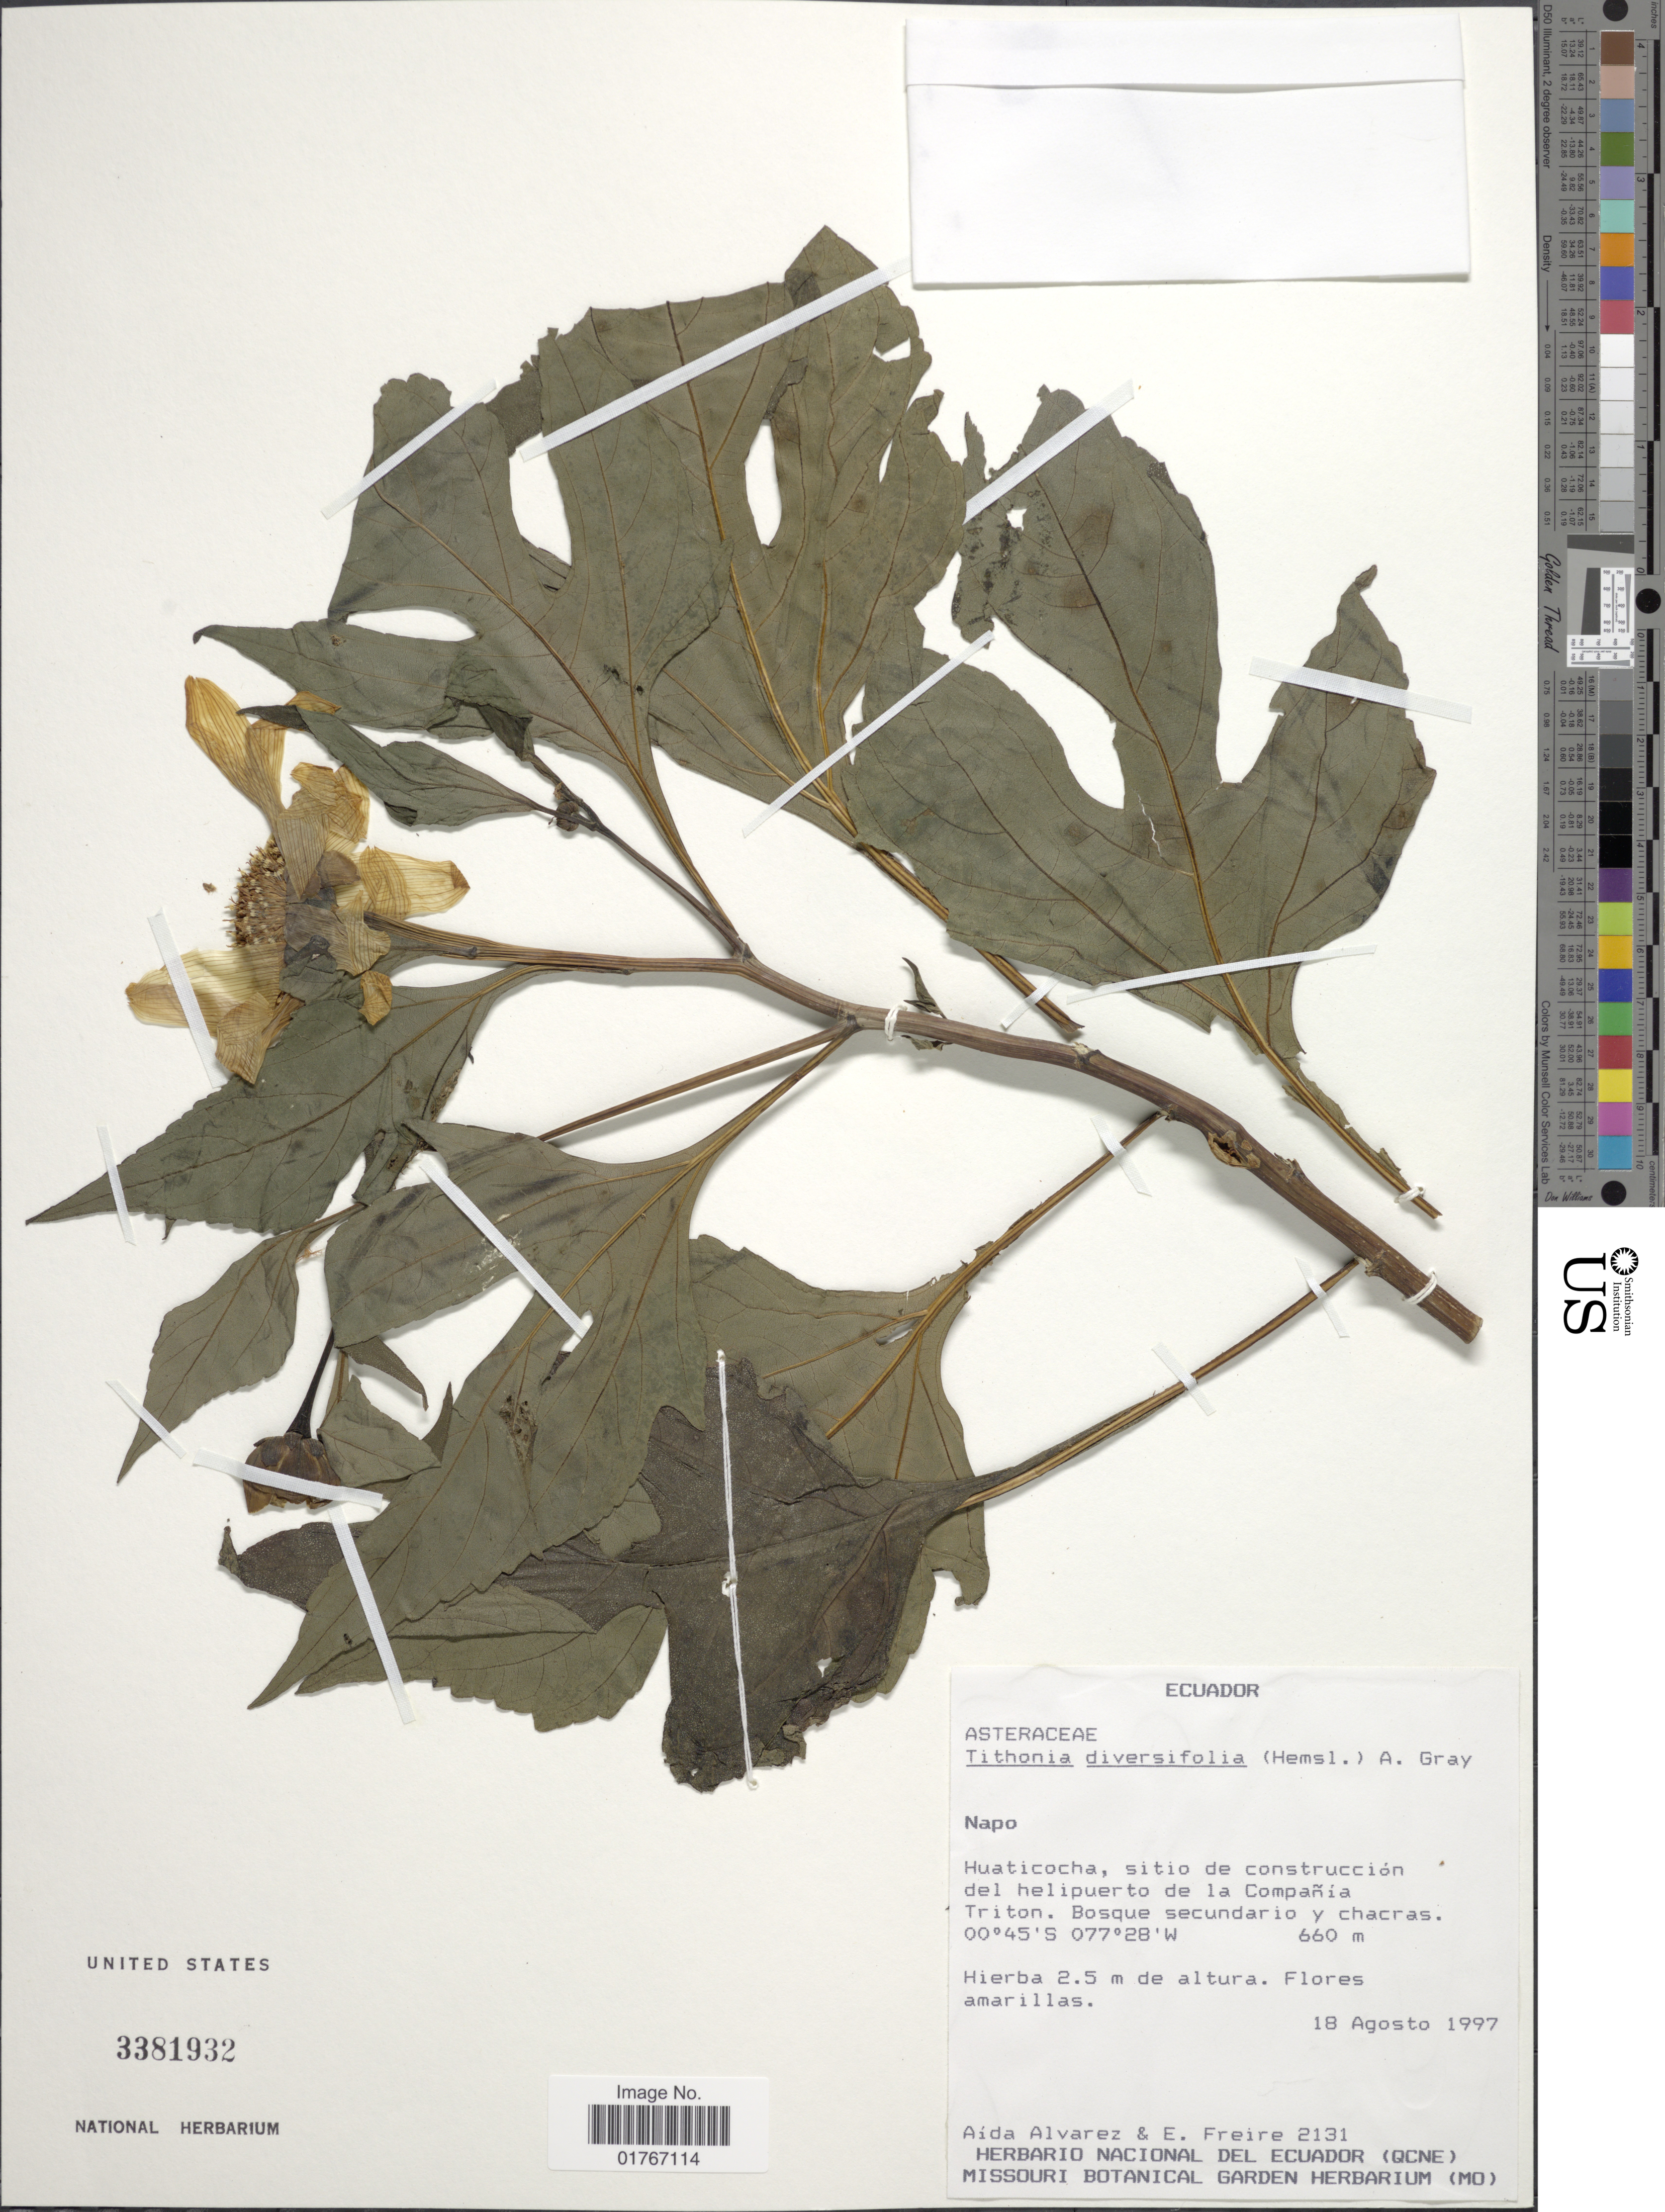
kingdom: Plantae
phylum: Tracheophyta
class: Magnoliopsida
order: Asterales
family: Asteraceae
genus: Tithonia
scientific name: Tithonia diversifolia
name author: (Hemsl.) A. Gray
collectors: A. Alvarez & E. Freire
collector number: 2131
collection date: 1997-08-18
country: Ecuador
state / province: Napo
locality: Huaticocha, sitio de construcción del helipuerto de la Compañia Triton. Bosque secundario y chacras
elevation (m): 660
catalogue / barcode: US 3381932